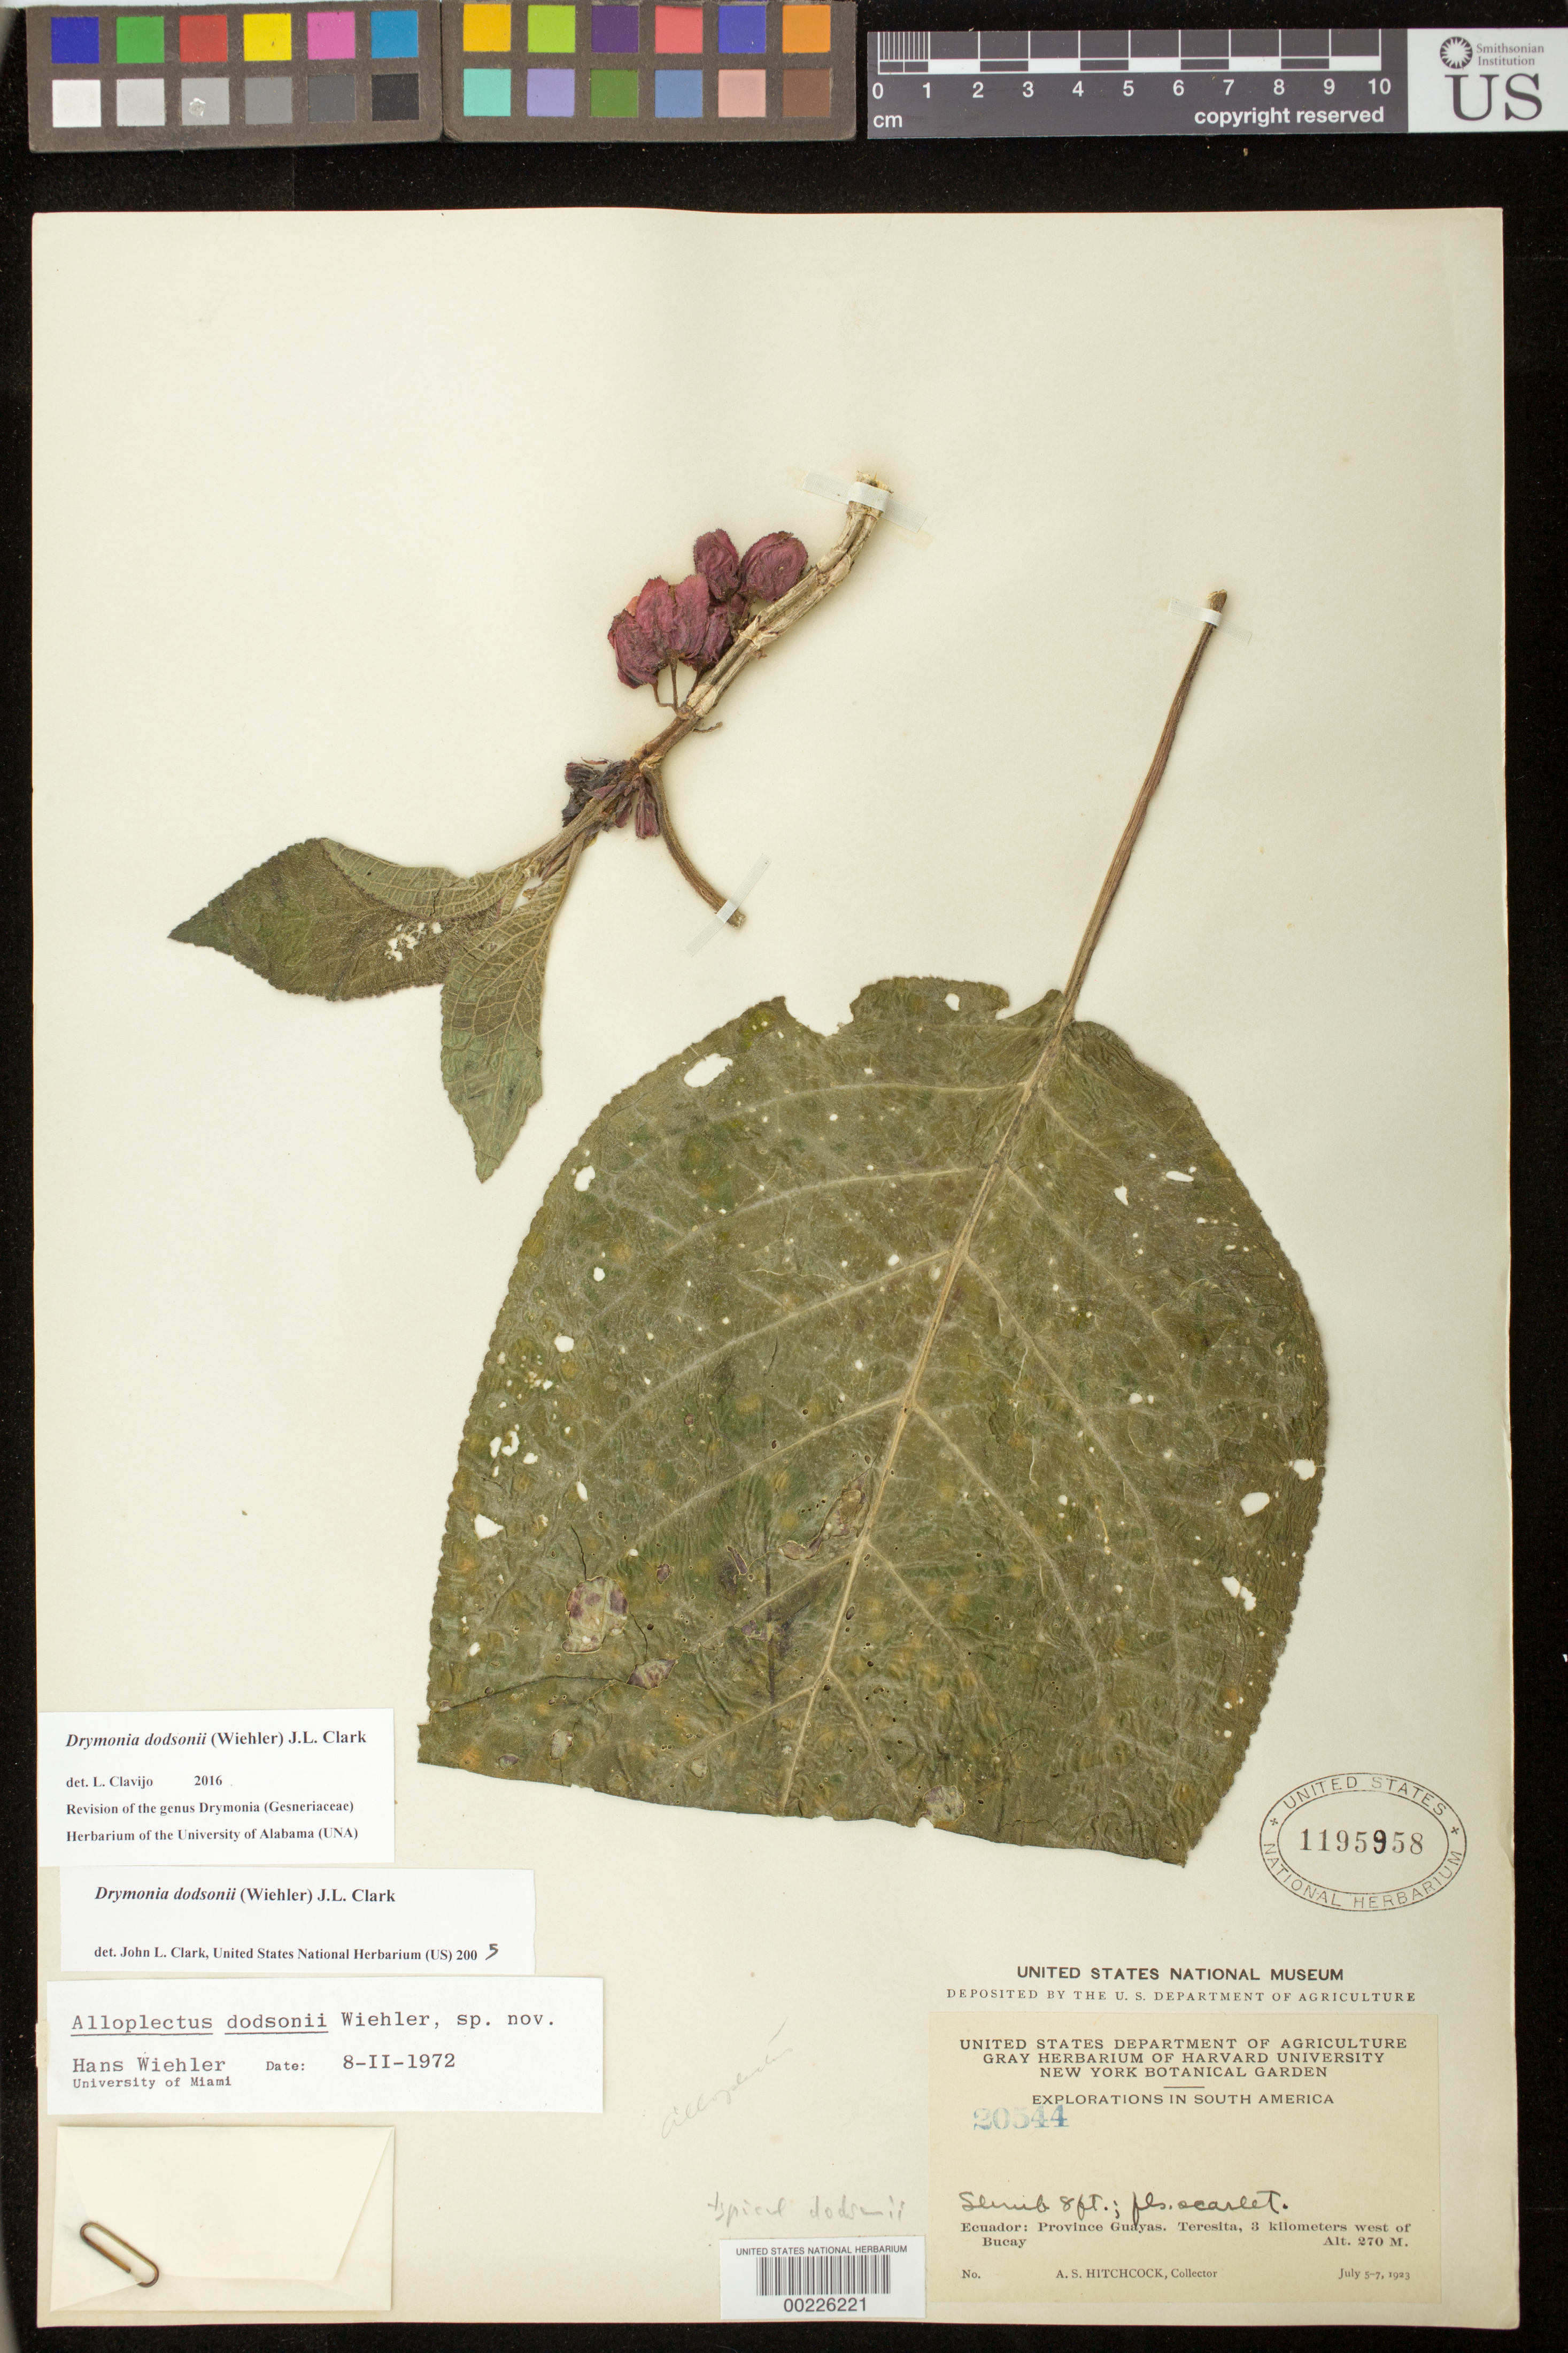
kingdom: Plantae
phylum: Tracheophyta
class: Magnoliopsida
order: Lamiales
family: Gesneriaceae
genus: Drymonia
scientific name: Drymonia dodsonii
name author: (Wiehler) J.L. Clark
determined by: Clark, J. L., (SEL), The Marie Selby Botanical Garden (UNITED STATES)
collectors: A. S. Hitchcock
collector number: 20544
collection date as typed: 5-7 Jul 1923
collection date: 1923-07-05/1923-07-07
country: Ecuador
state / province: Guayas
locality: Teresita, 3 km W of Bucay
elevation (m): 270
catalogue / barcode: US 1195958